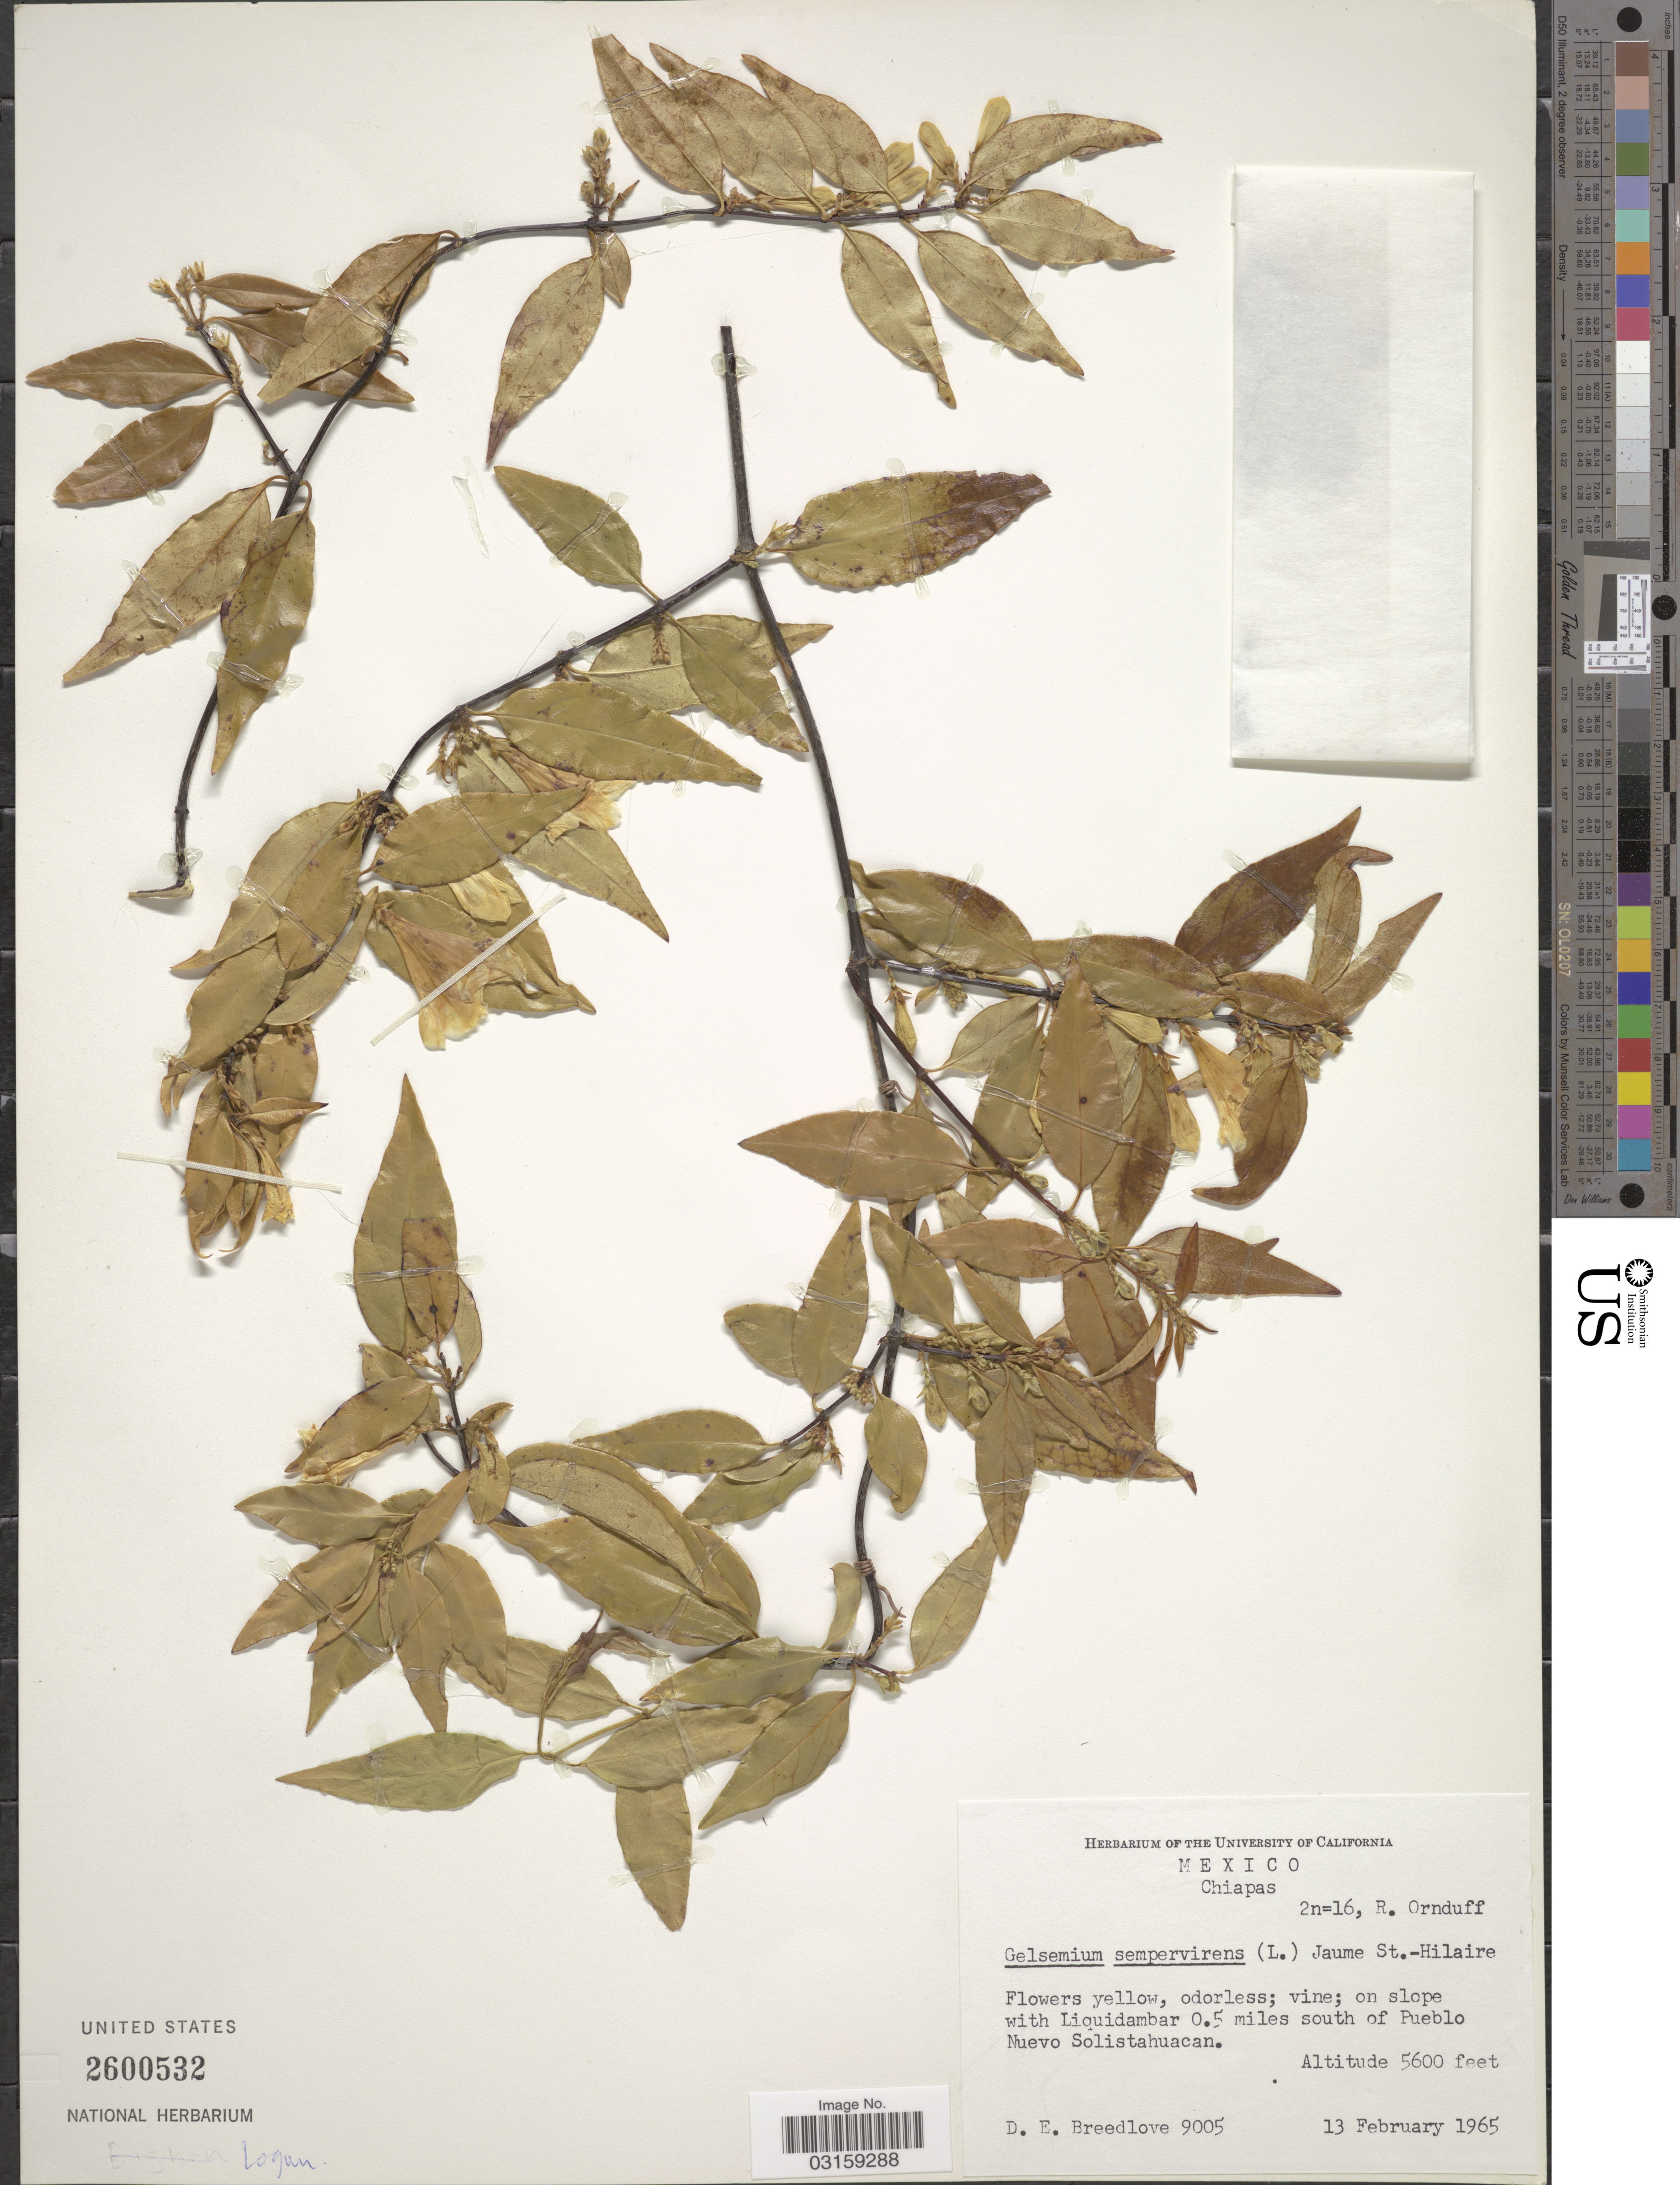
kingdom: Plantae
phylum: Tracheophyta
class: Magnoliopsida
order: Gentianales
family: Gelsemiaceae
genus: Gelsemium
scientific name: Gelsemium sempervirens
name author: (L.) J. St.-Hil.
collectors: D. E. Breedlove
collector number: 9005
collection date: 1965-02-13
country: Mexico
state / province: Chiapas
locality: On slope with Liquidambar 0.5 miles south of Pueblo Nuevo Solistahuacan.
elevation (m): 1707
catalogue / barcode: US 2600532